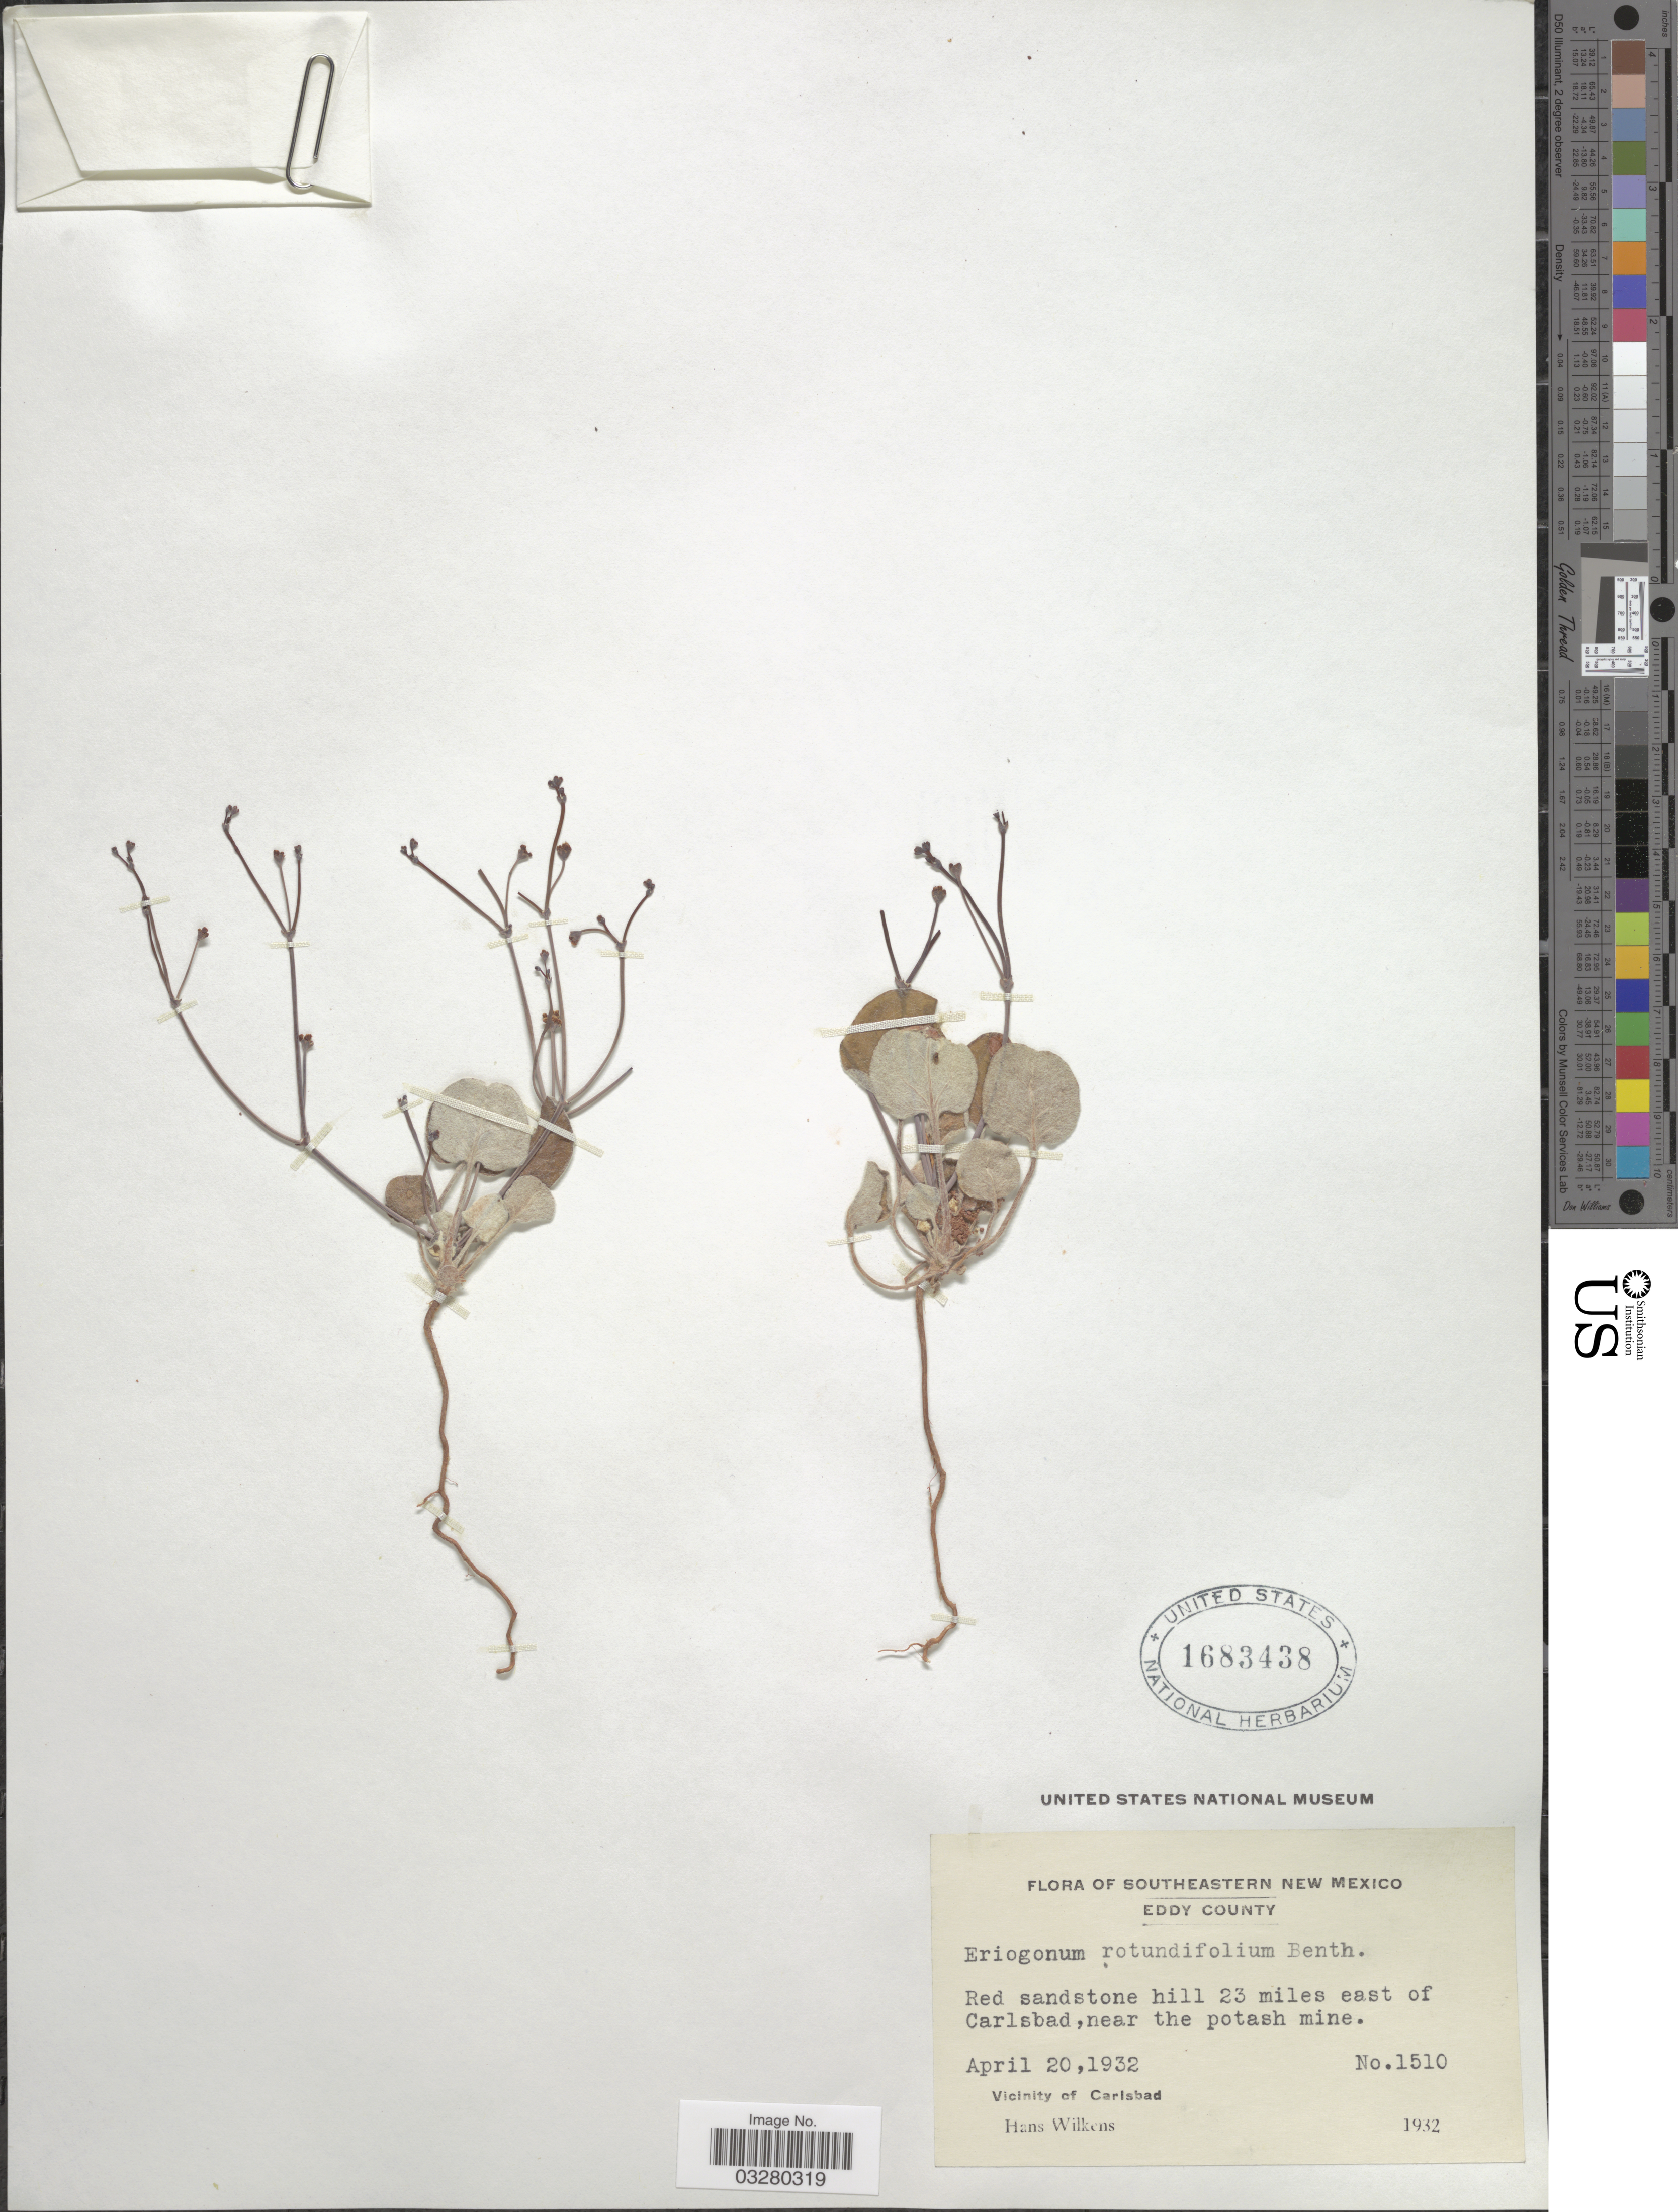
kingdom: Plantae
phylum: Tracheophyta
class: Magnoliopsida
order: Caryophyllales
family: Polygonaceae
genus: Eriogonum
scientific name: Eriogonum rotundifolium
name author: Benth. in DC.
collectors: H. Wilkens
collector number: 1510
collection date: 1932-04-20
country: United States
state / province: New Mexico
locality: Southeastern New Mexico. Eddy County. Red sandstone hill 23 miles east of Carlsbad, near the potash mine. Vicinity of Carlsbad.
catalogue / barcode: US 1683438